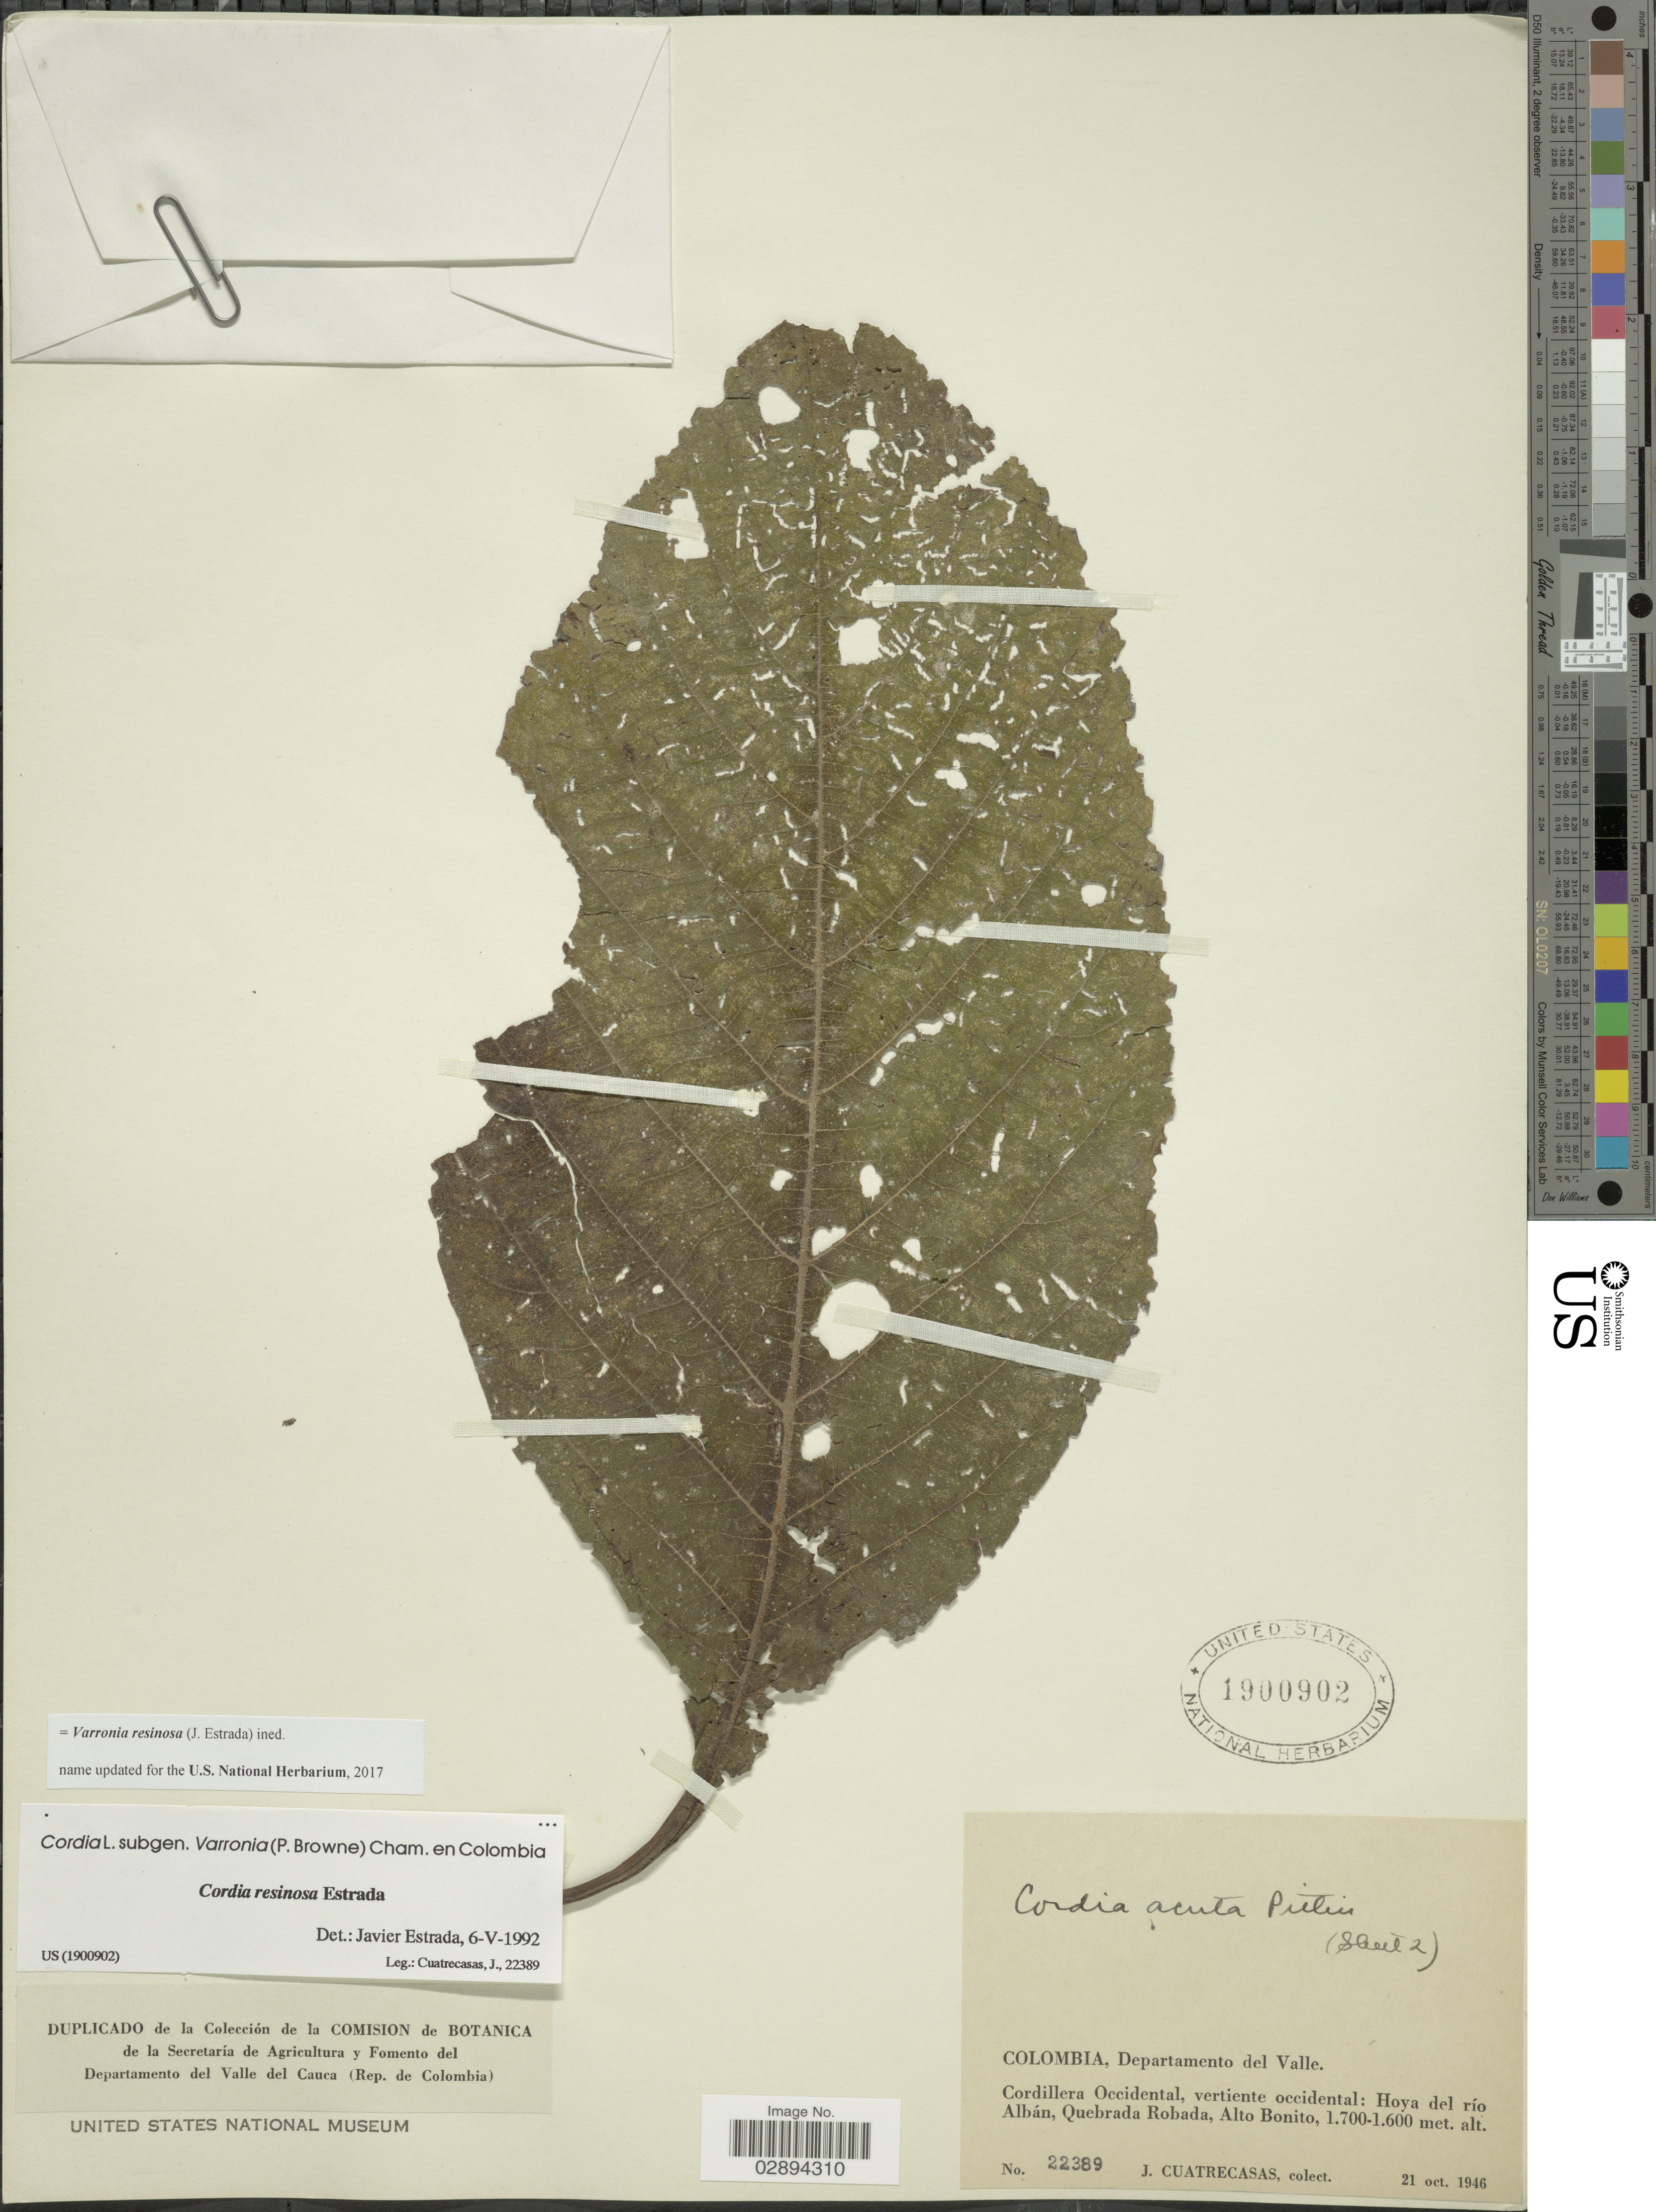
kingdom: Plantae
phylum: Tracheophyta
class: Magnoliopsida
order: Boraginales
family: Cordiaceae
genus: Varronia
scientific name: Varronia resinosa (J. Estrada) comb. nov. ined.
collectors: J. Cuatrecasas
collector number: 22389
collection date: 1946-10-21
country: Colombia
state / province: Valle del Cauca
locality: Departamento del Valle, Cordillera Occidental, vertiente occidental, Hoya del río Albán, Quebrada Robada, Alto Bonito.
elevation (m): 1600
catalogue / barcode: US 1900902